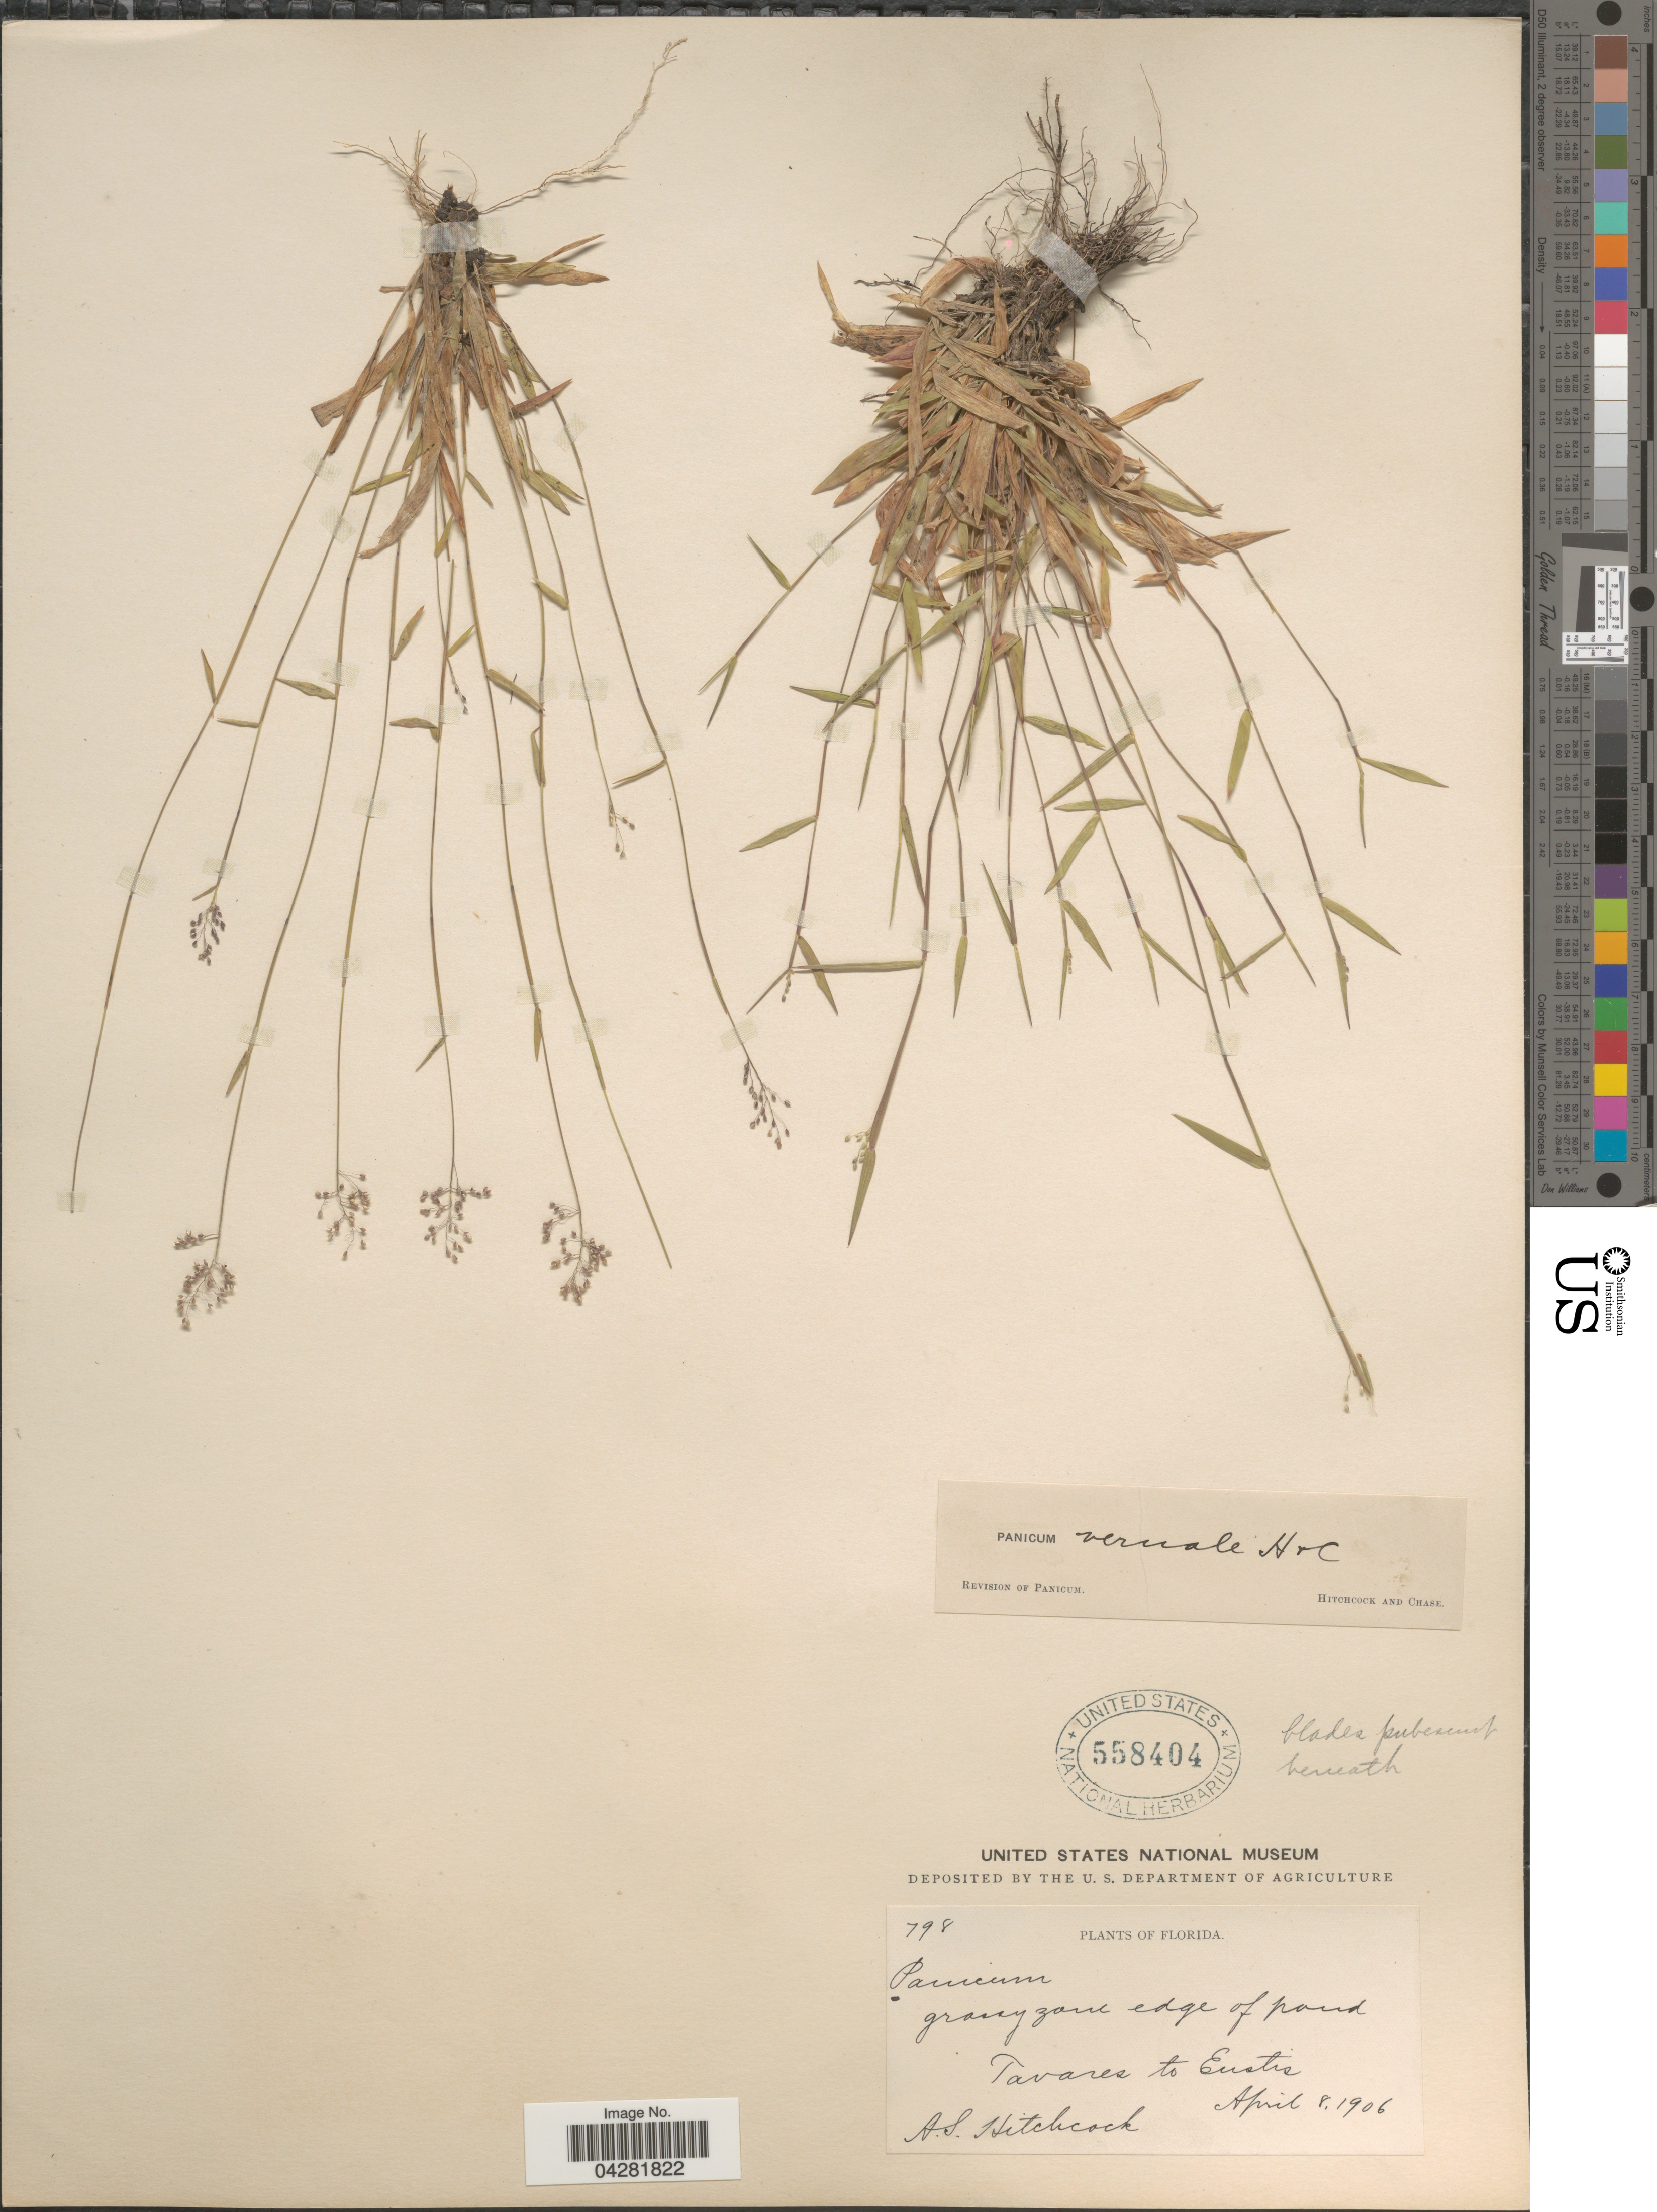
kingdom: Plantae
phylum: Tracheophyta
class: Liliopsida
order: Poales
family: Poaceae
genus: Dichanthelium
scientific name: Dichanthelium ensifolium var. ensifolium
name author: (Baldwin ex Elliot) Gould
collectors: A. S. Hitchcock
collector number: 798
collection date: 1906-04-08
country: United States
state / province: Florida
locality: Tavares to Eustis.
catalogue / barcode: US 558404